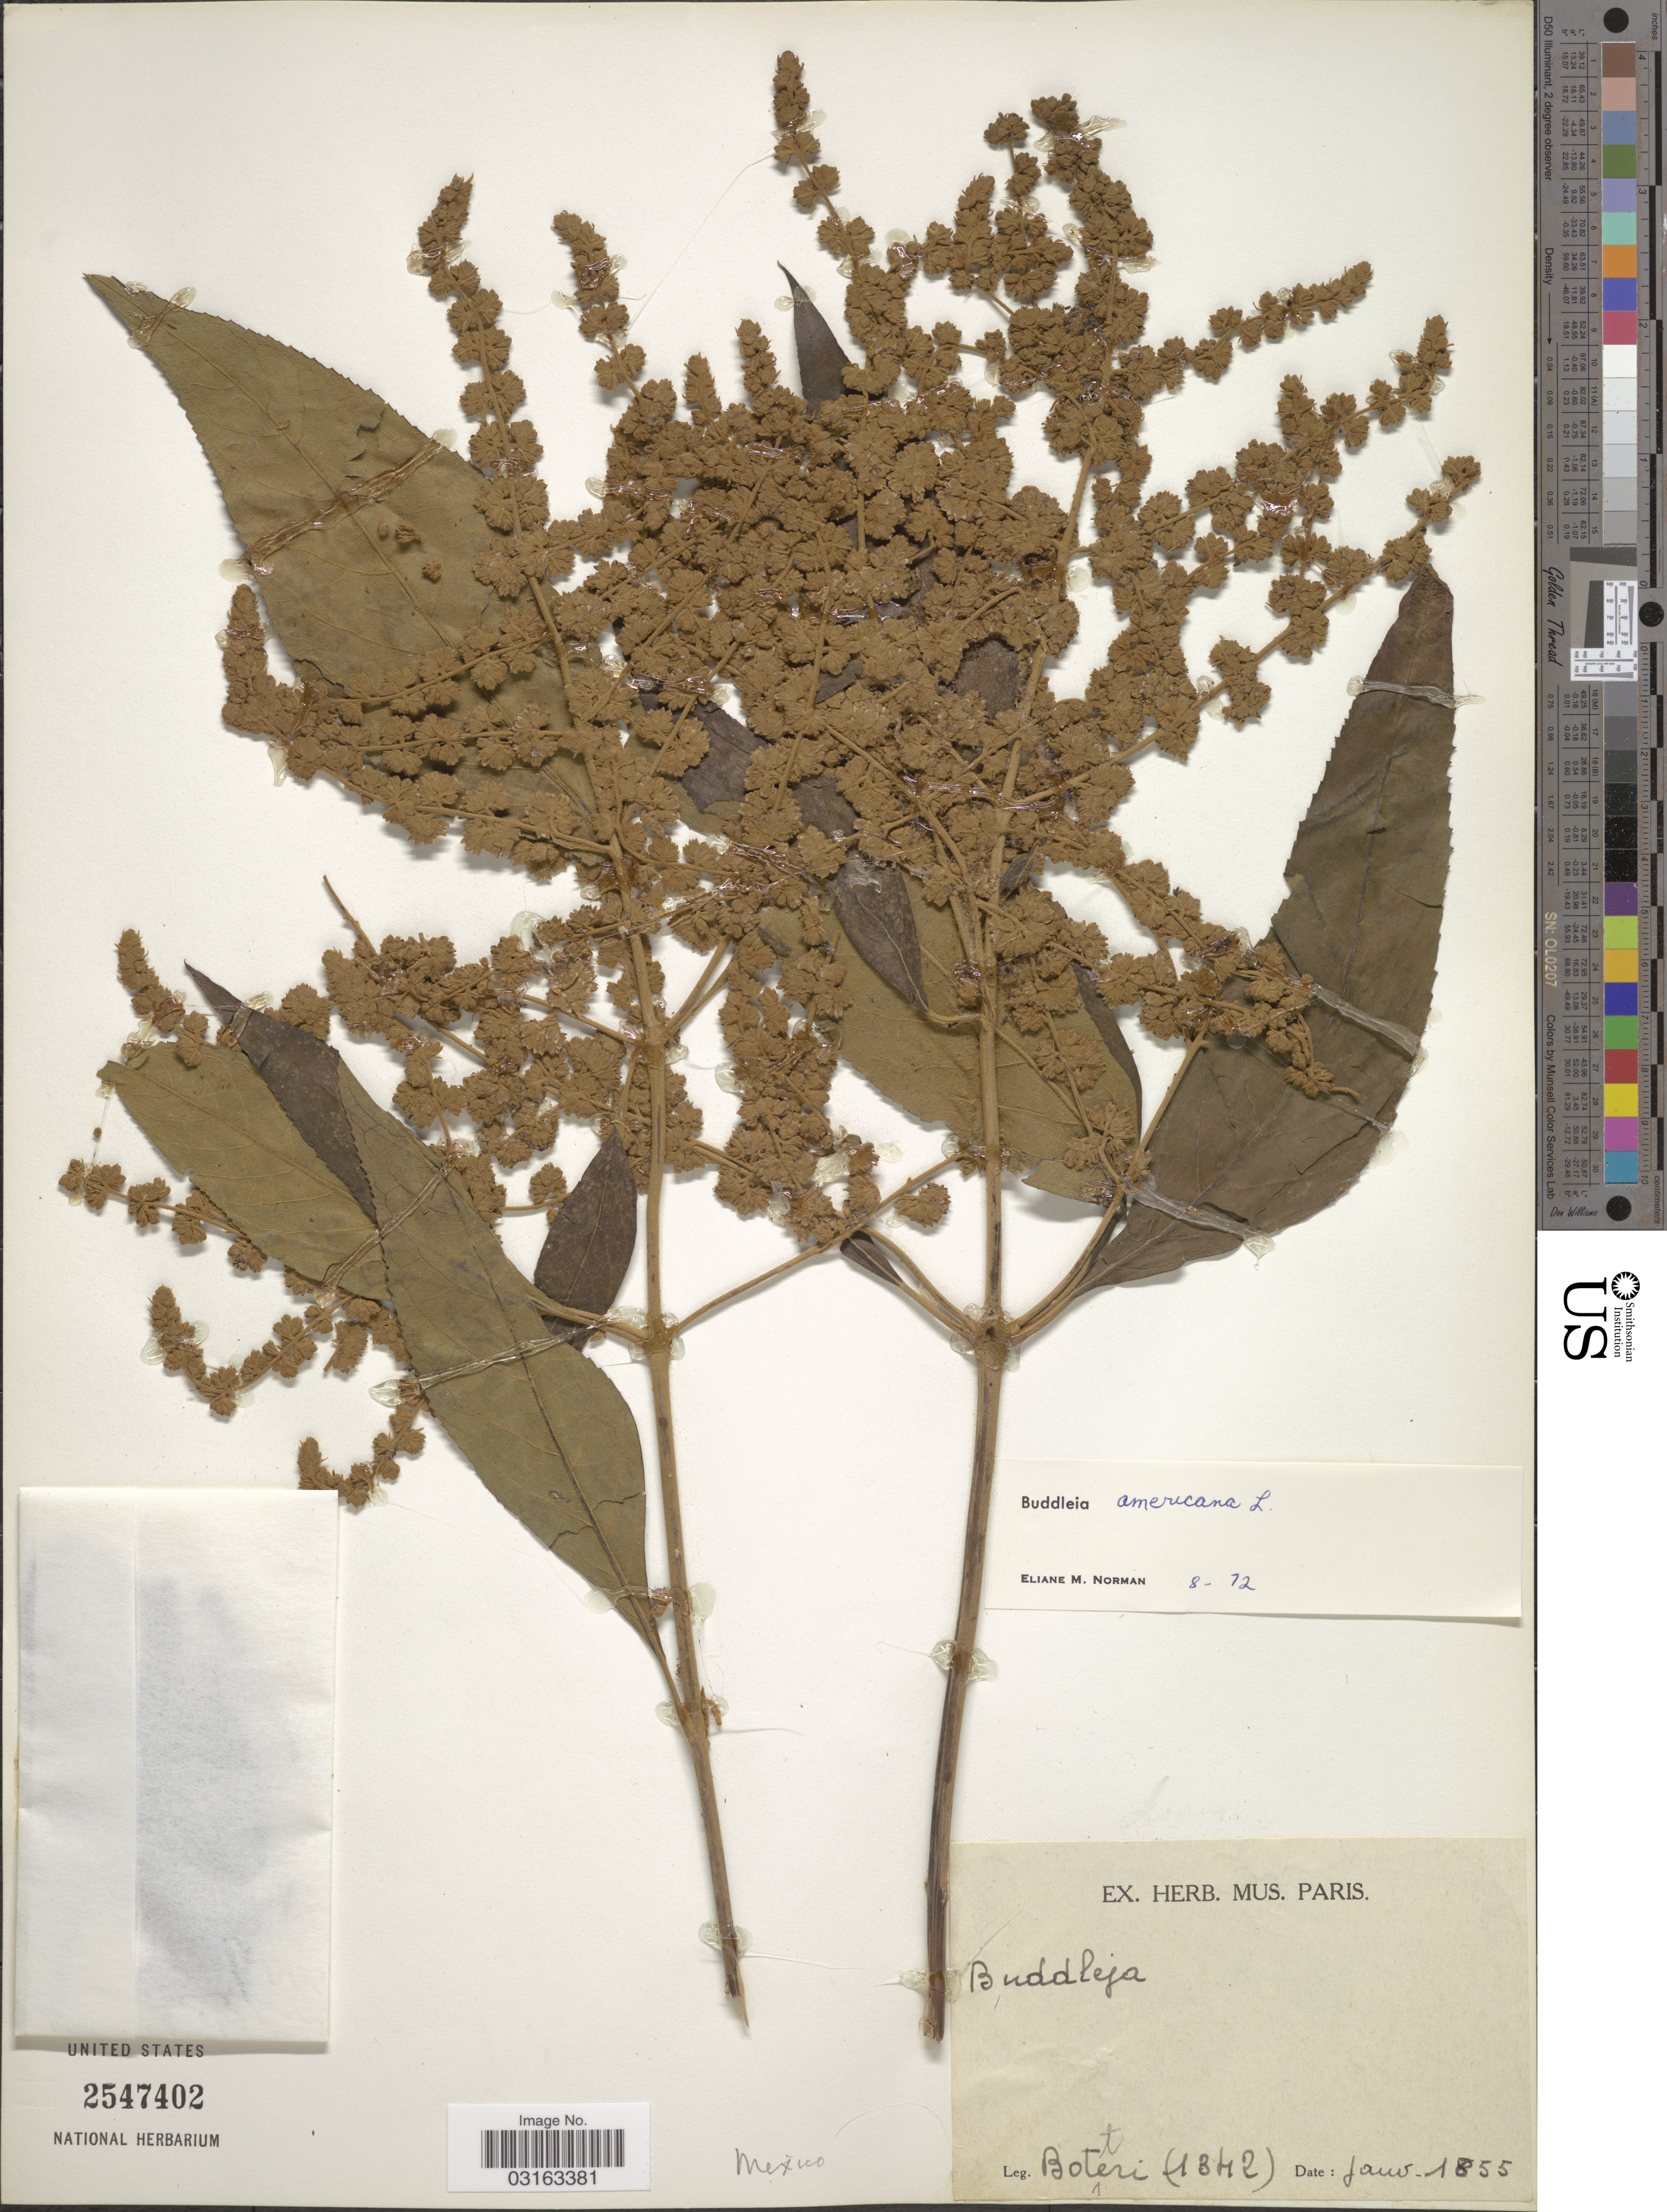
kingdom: Plantae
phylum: Tracheophyta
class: Magnoliopsida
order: Lamiales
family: Scrophulariaceae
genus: Buddleja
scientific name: Buddleja americana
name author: L.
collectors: -. Botteri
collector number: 1342*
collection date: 1855-01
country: Mexico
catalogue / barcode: US 2547402